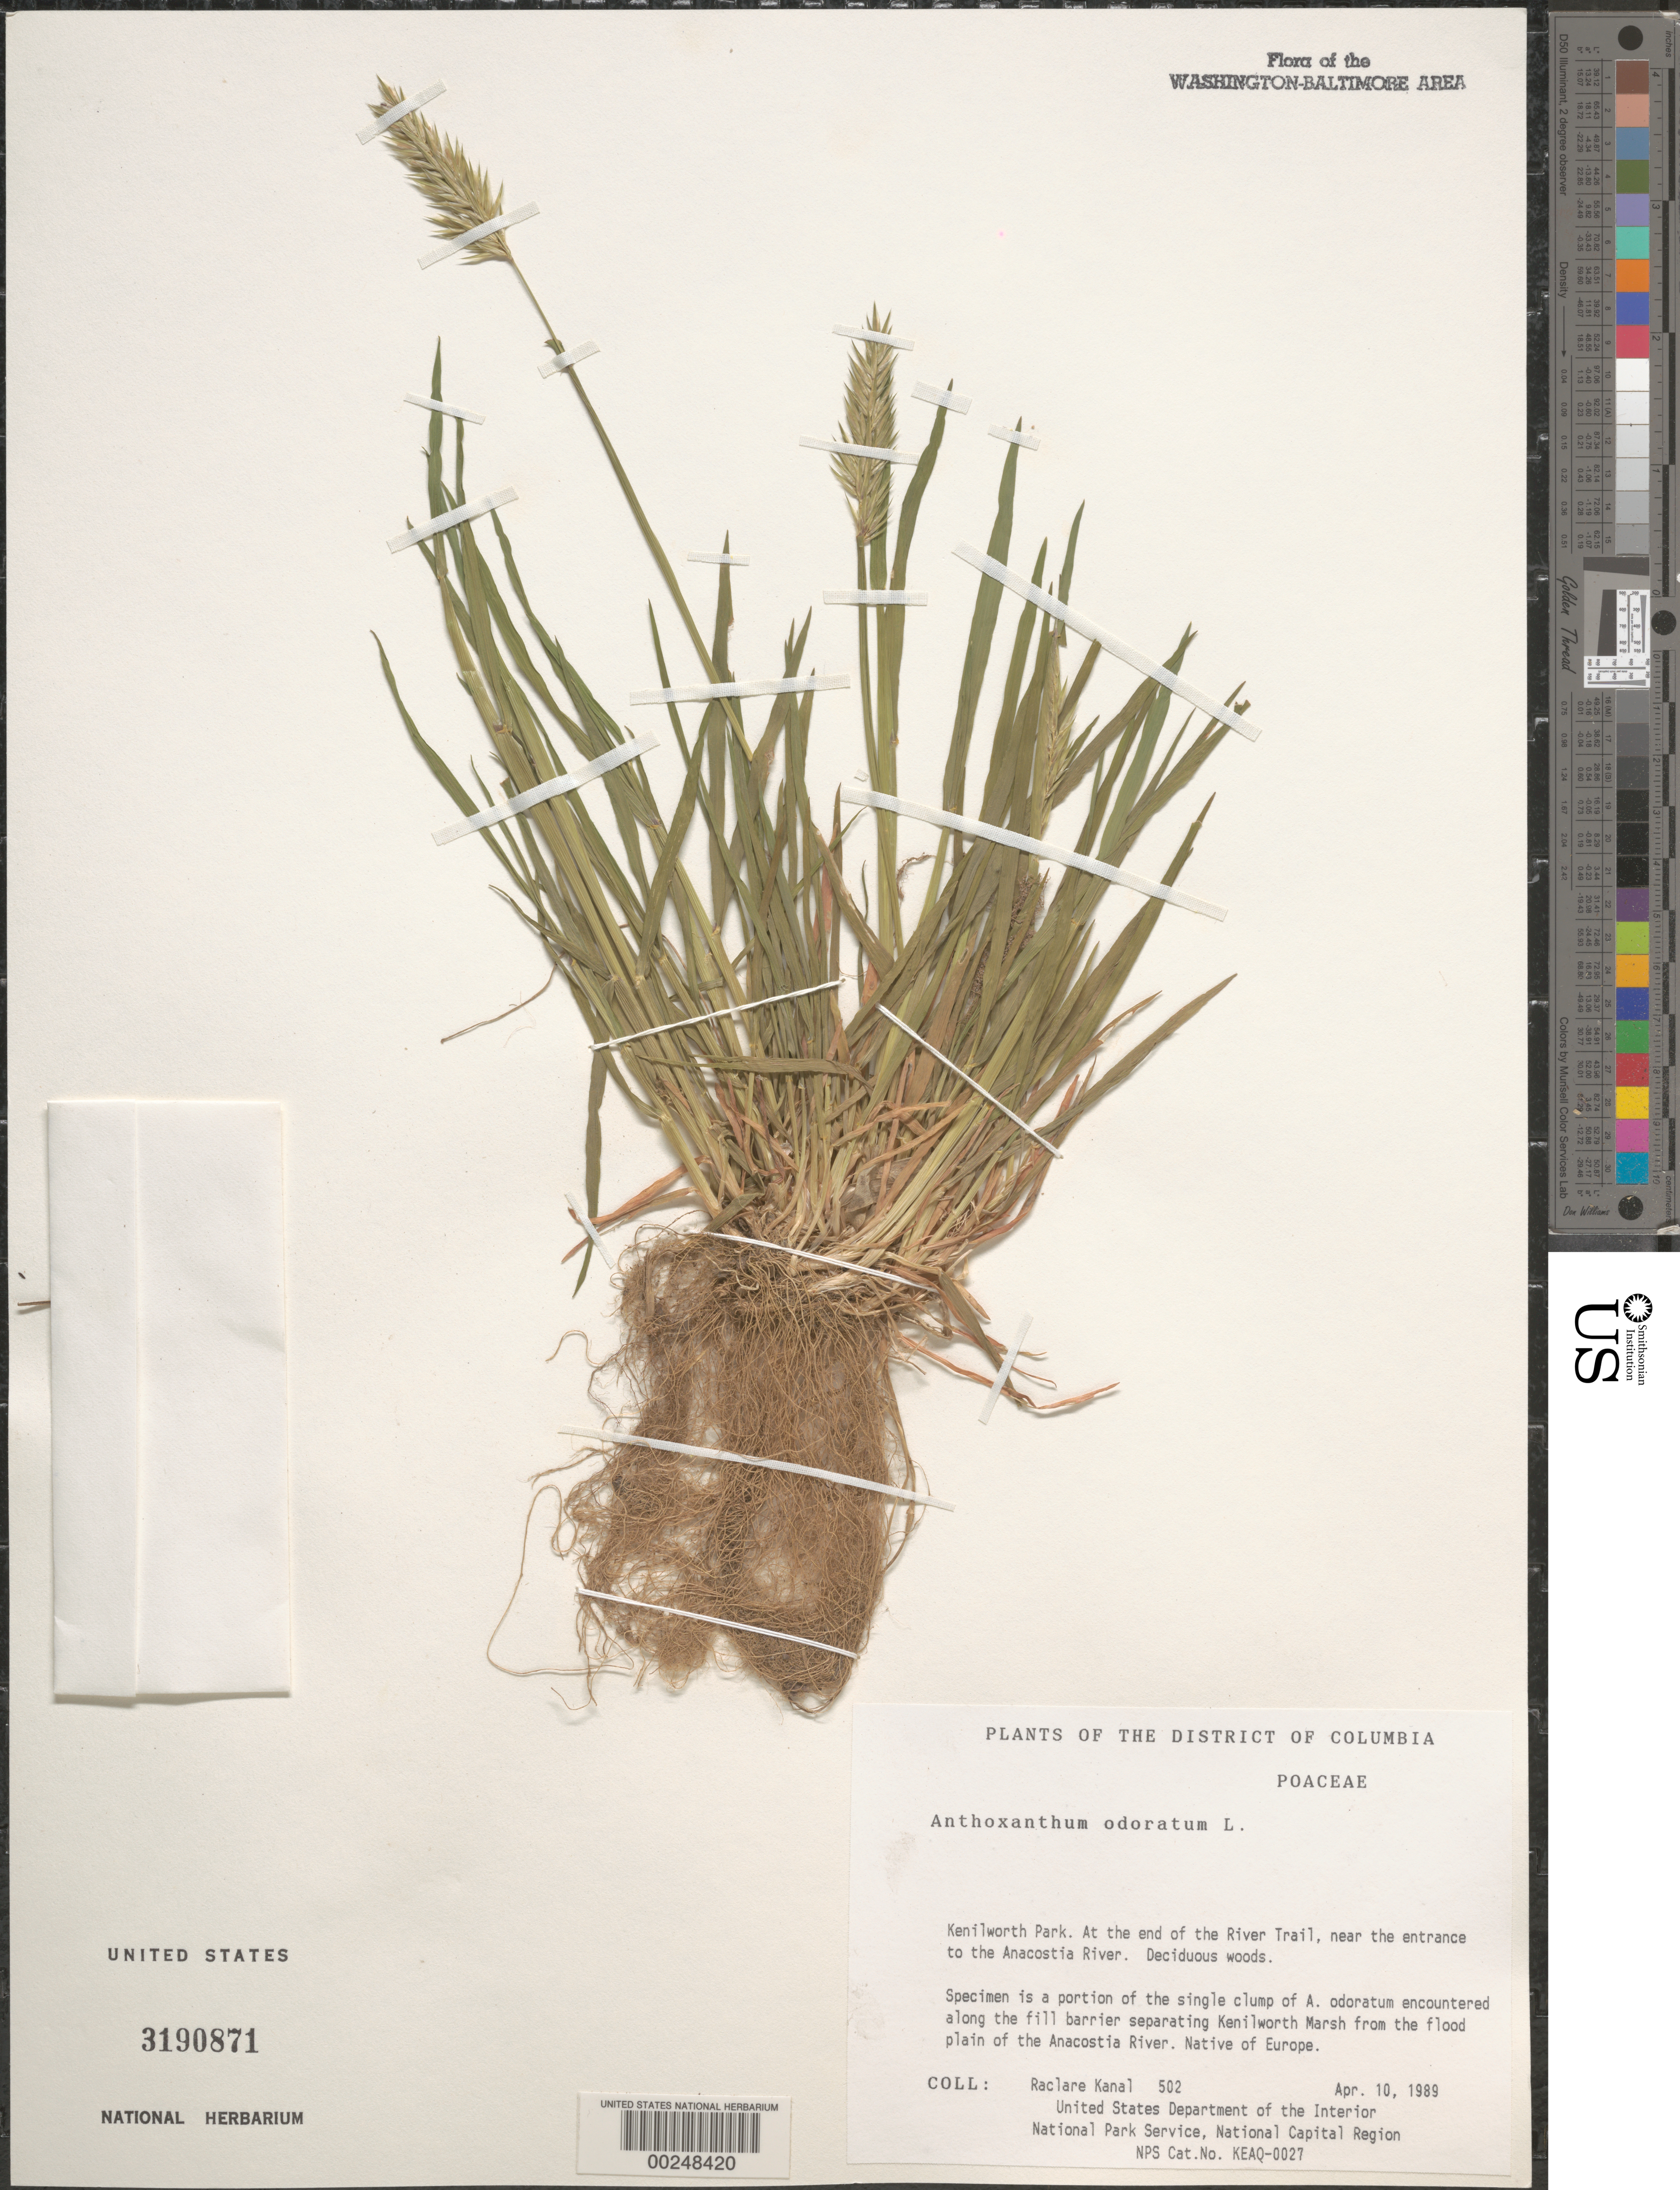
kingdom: Plantae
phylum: Tracheophyta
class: Liliopsida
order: Poales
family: Poaceae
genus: Anthoxanthum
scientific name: Anthoxanthum odoratum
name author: L.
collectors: R. Kanal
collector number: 502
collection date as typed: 10 Apr 1989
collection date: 1989-04-10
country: United States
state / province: District of Columbia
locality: Kenilworth Park, end of River Trail, near entrance to Anacostia River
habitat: Deciduous woods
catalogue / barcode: US 3190871